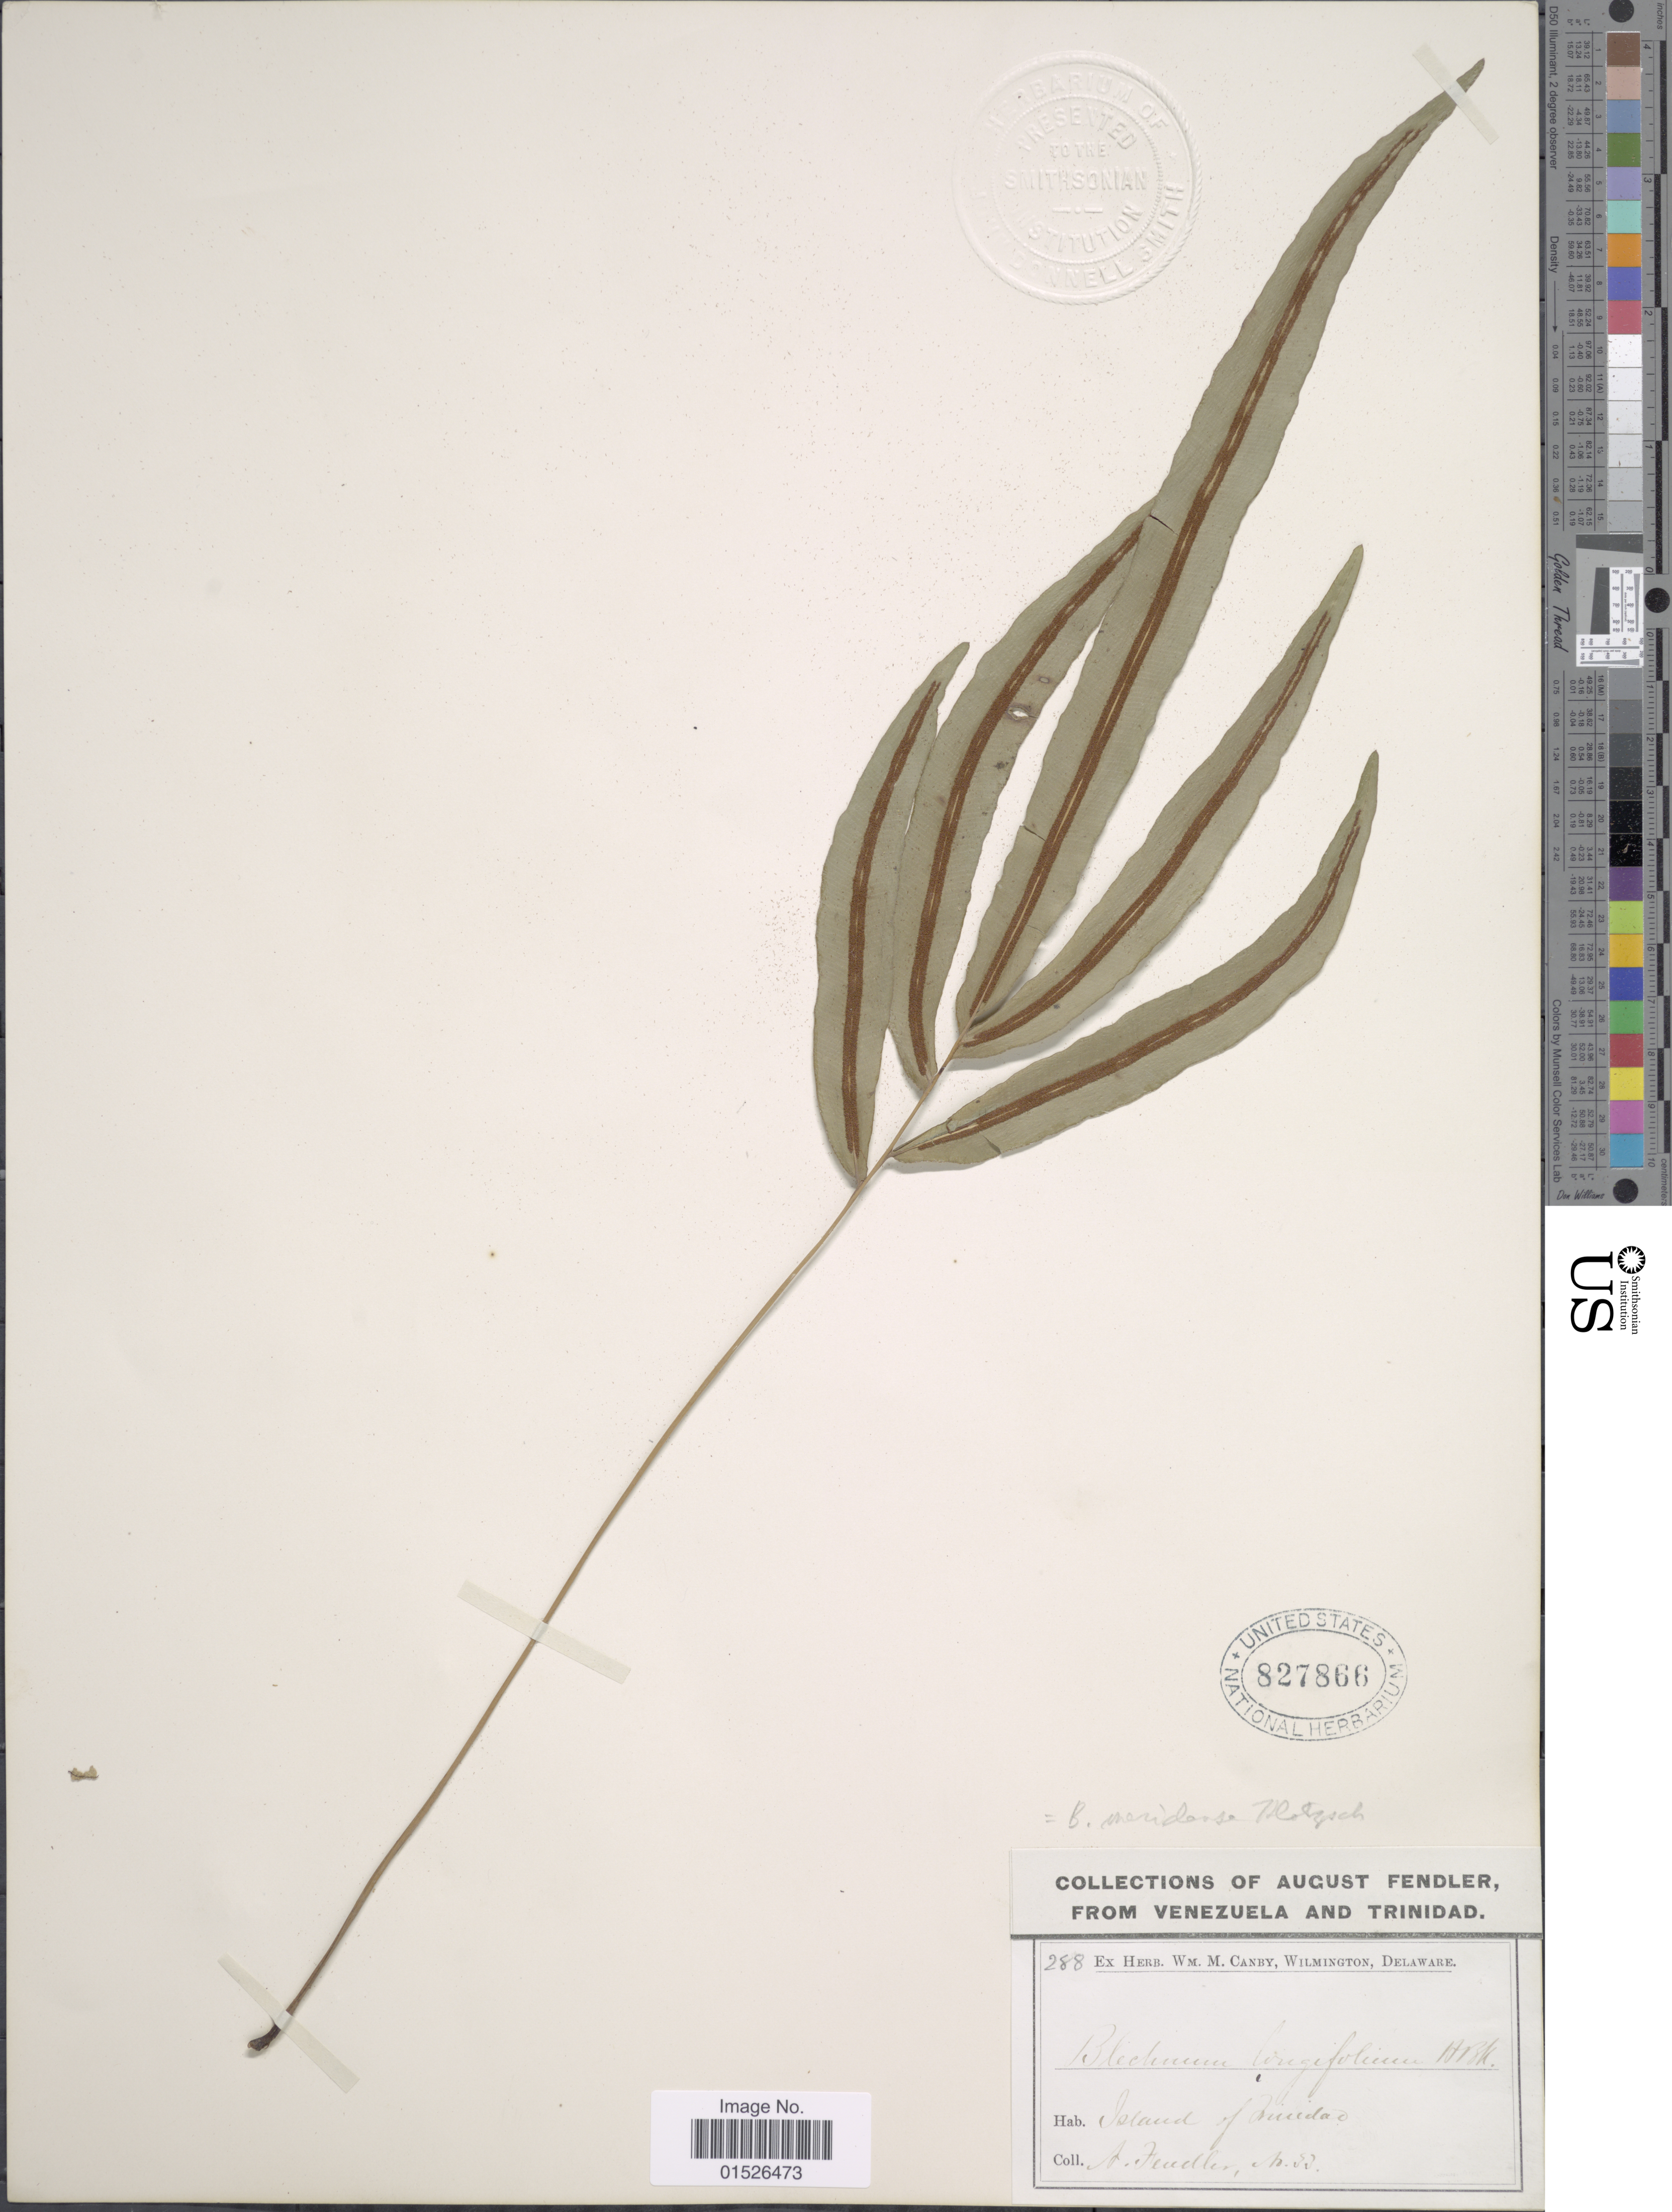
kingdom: Plantae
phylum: Tracheophyta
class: Polypodiopsida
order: Polypodiales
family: Blechnaceae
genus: Blechnum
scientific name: Blechnum meridense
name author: Klotzsch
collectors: A. Fendler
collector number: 53*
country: Trinidad and Tobago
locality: Venezuela and Trinidad. Island of Trinidad.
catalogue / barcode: US 827866